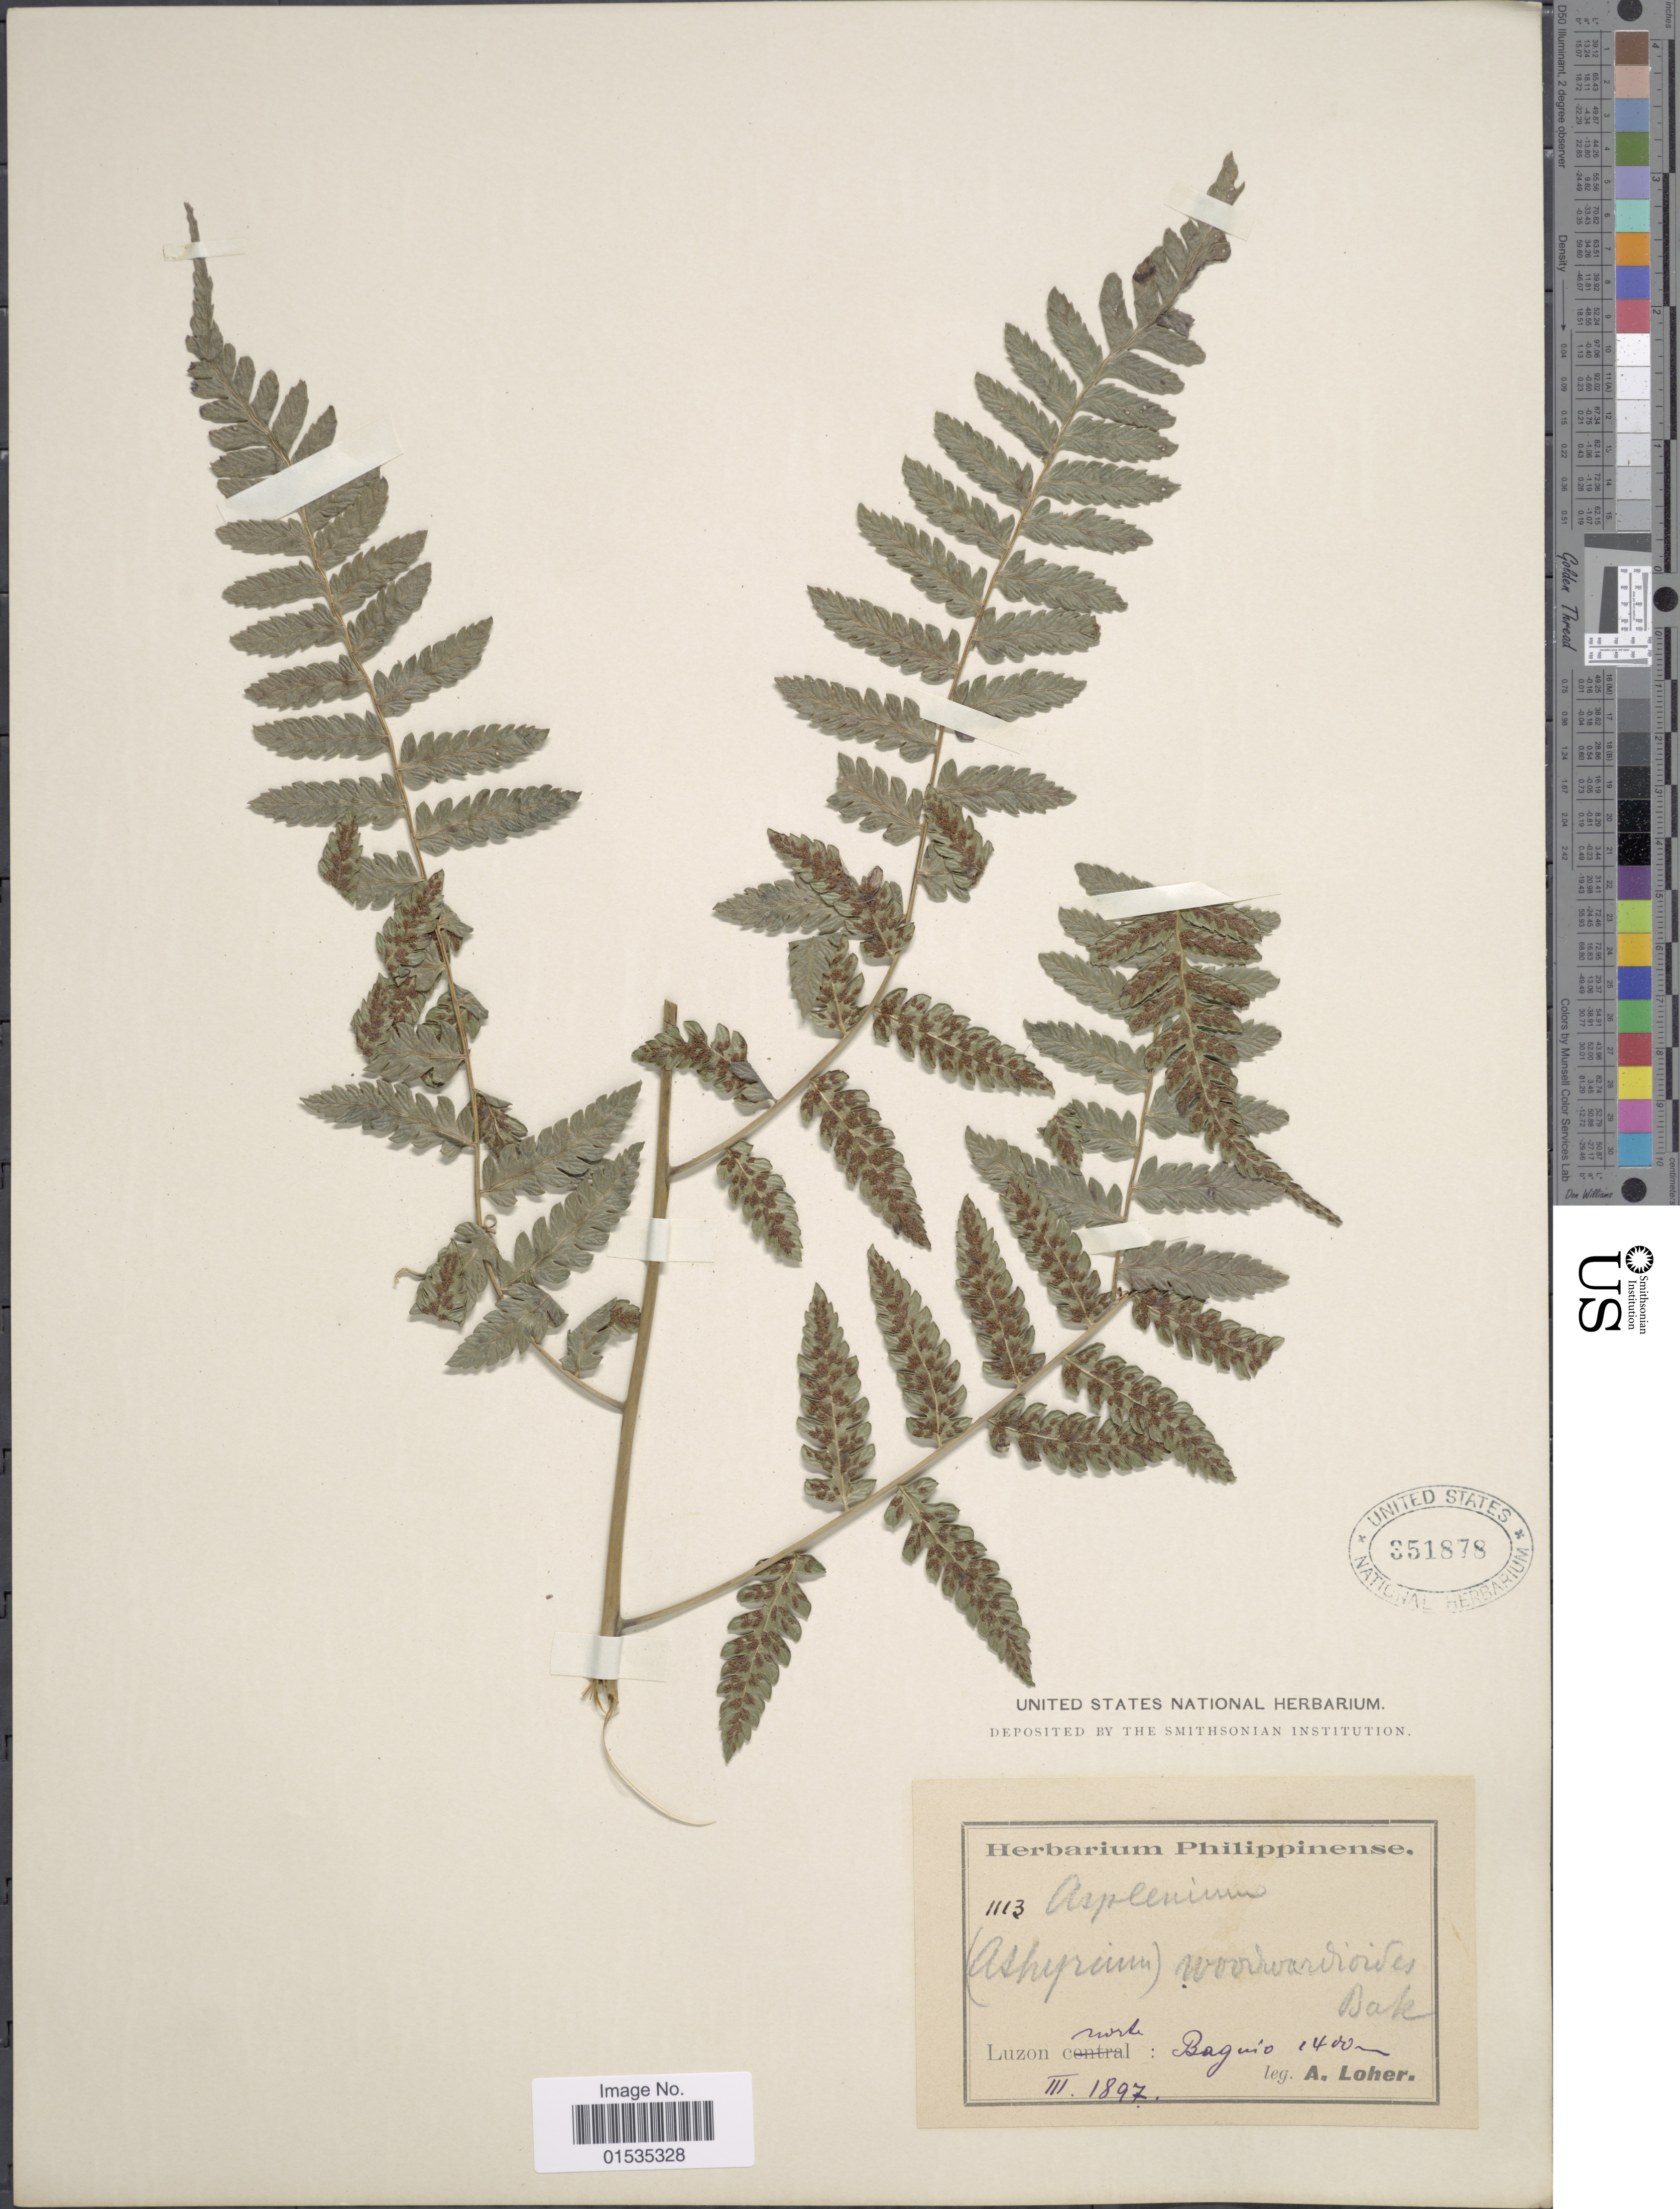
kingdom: Plantae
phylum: Tracheophyta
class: Polypodiopsida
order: Polypodiales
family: Athyriaceae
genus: Diplazium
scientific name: Diplazium woodwardioides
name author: (C. Presl) C.V. Morton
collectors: A. Loher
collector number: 1113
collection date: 1897-03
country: Philippines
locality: Luzon North, Baguio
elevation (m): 1400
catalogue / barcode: US 351878